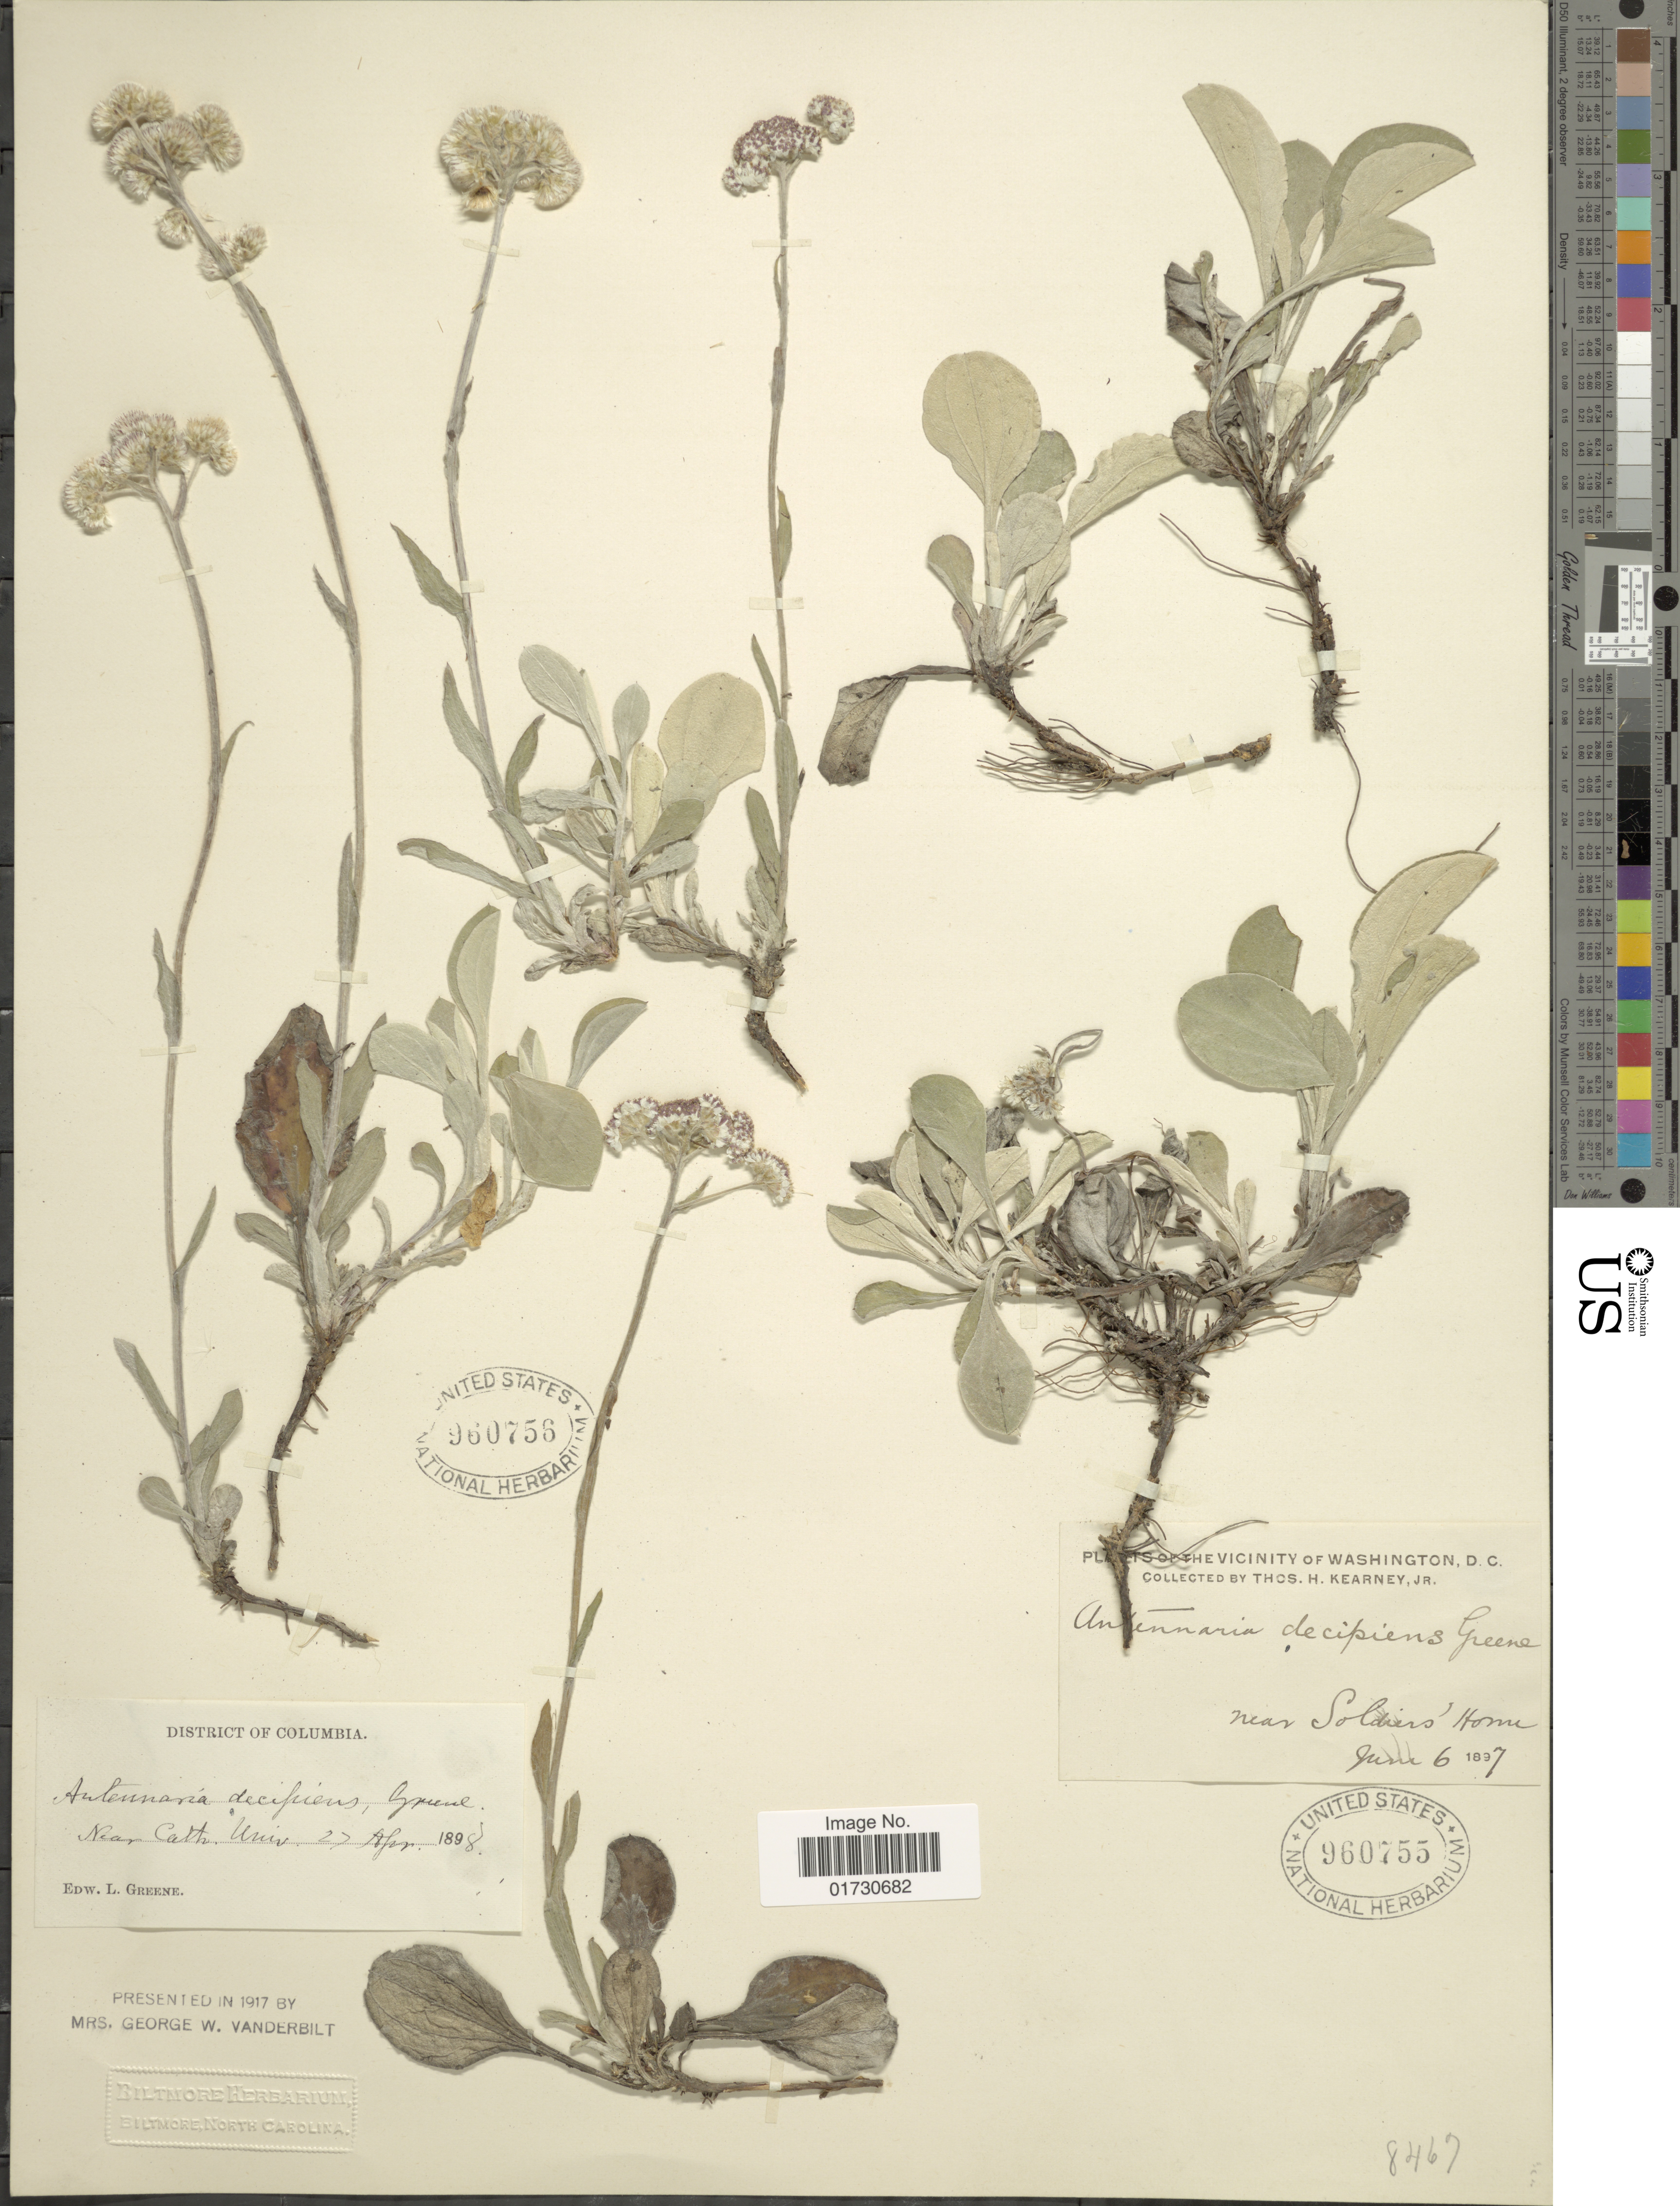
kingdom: Plantae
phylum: Tracheophyta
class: Magnoliopsida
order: Asterales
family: Asteraceae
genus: Antennaria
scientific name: Antennaria decipiens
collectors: E. L. Greene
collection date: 1898-04-27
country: United States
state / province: District of Columbia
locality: District of Columbia, Near Cath. Univ.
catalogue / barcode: US 960756